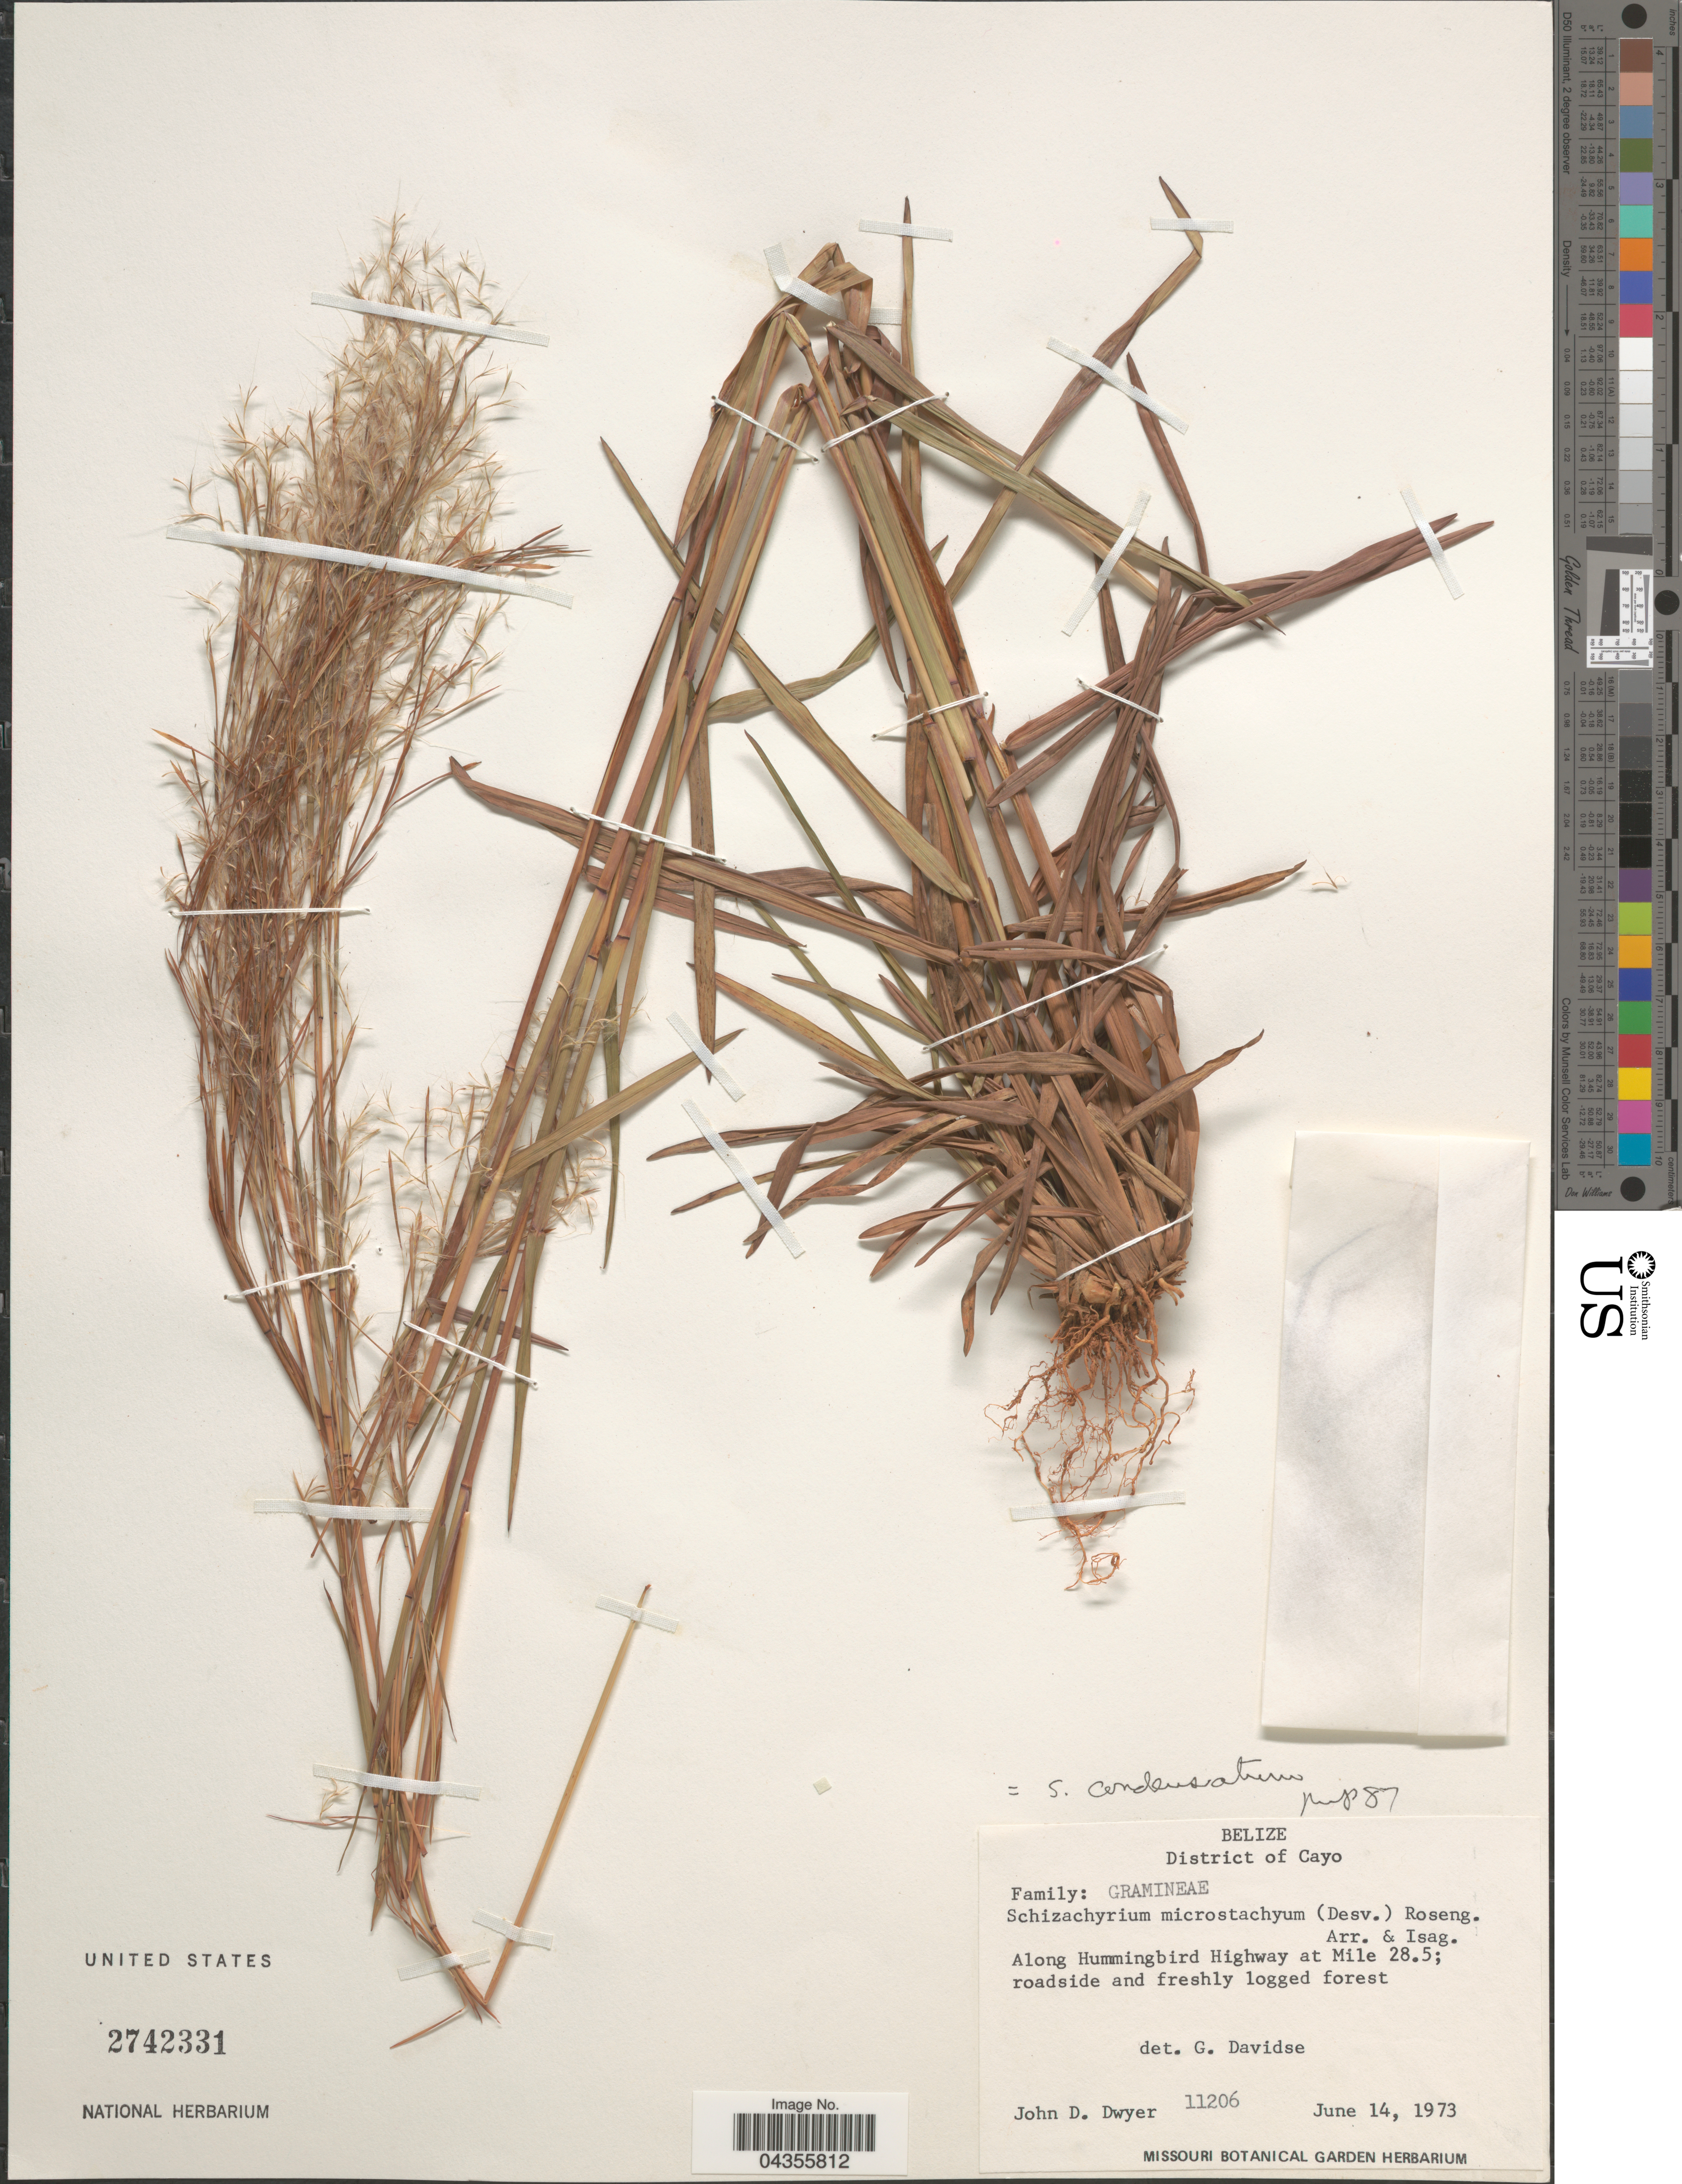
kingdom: Plantae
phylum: Tracheophyta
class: Liliopsida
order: Poales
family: Poaceae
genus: Schizachyrium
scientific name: Schizachyrium condensatum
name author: (Kunth) Nees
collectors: J. D. Dwyer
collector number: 11206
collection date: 1973-06-14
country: Belize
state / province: Cayo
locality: District of Cayo. Along Hummingbird Highway at Mile 28.5; roadside and freshly logged forest.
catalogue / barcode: US 2742331